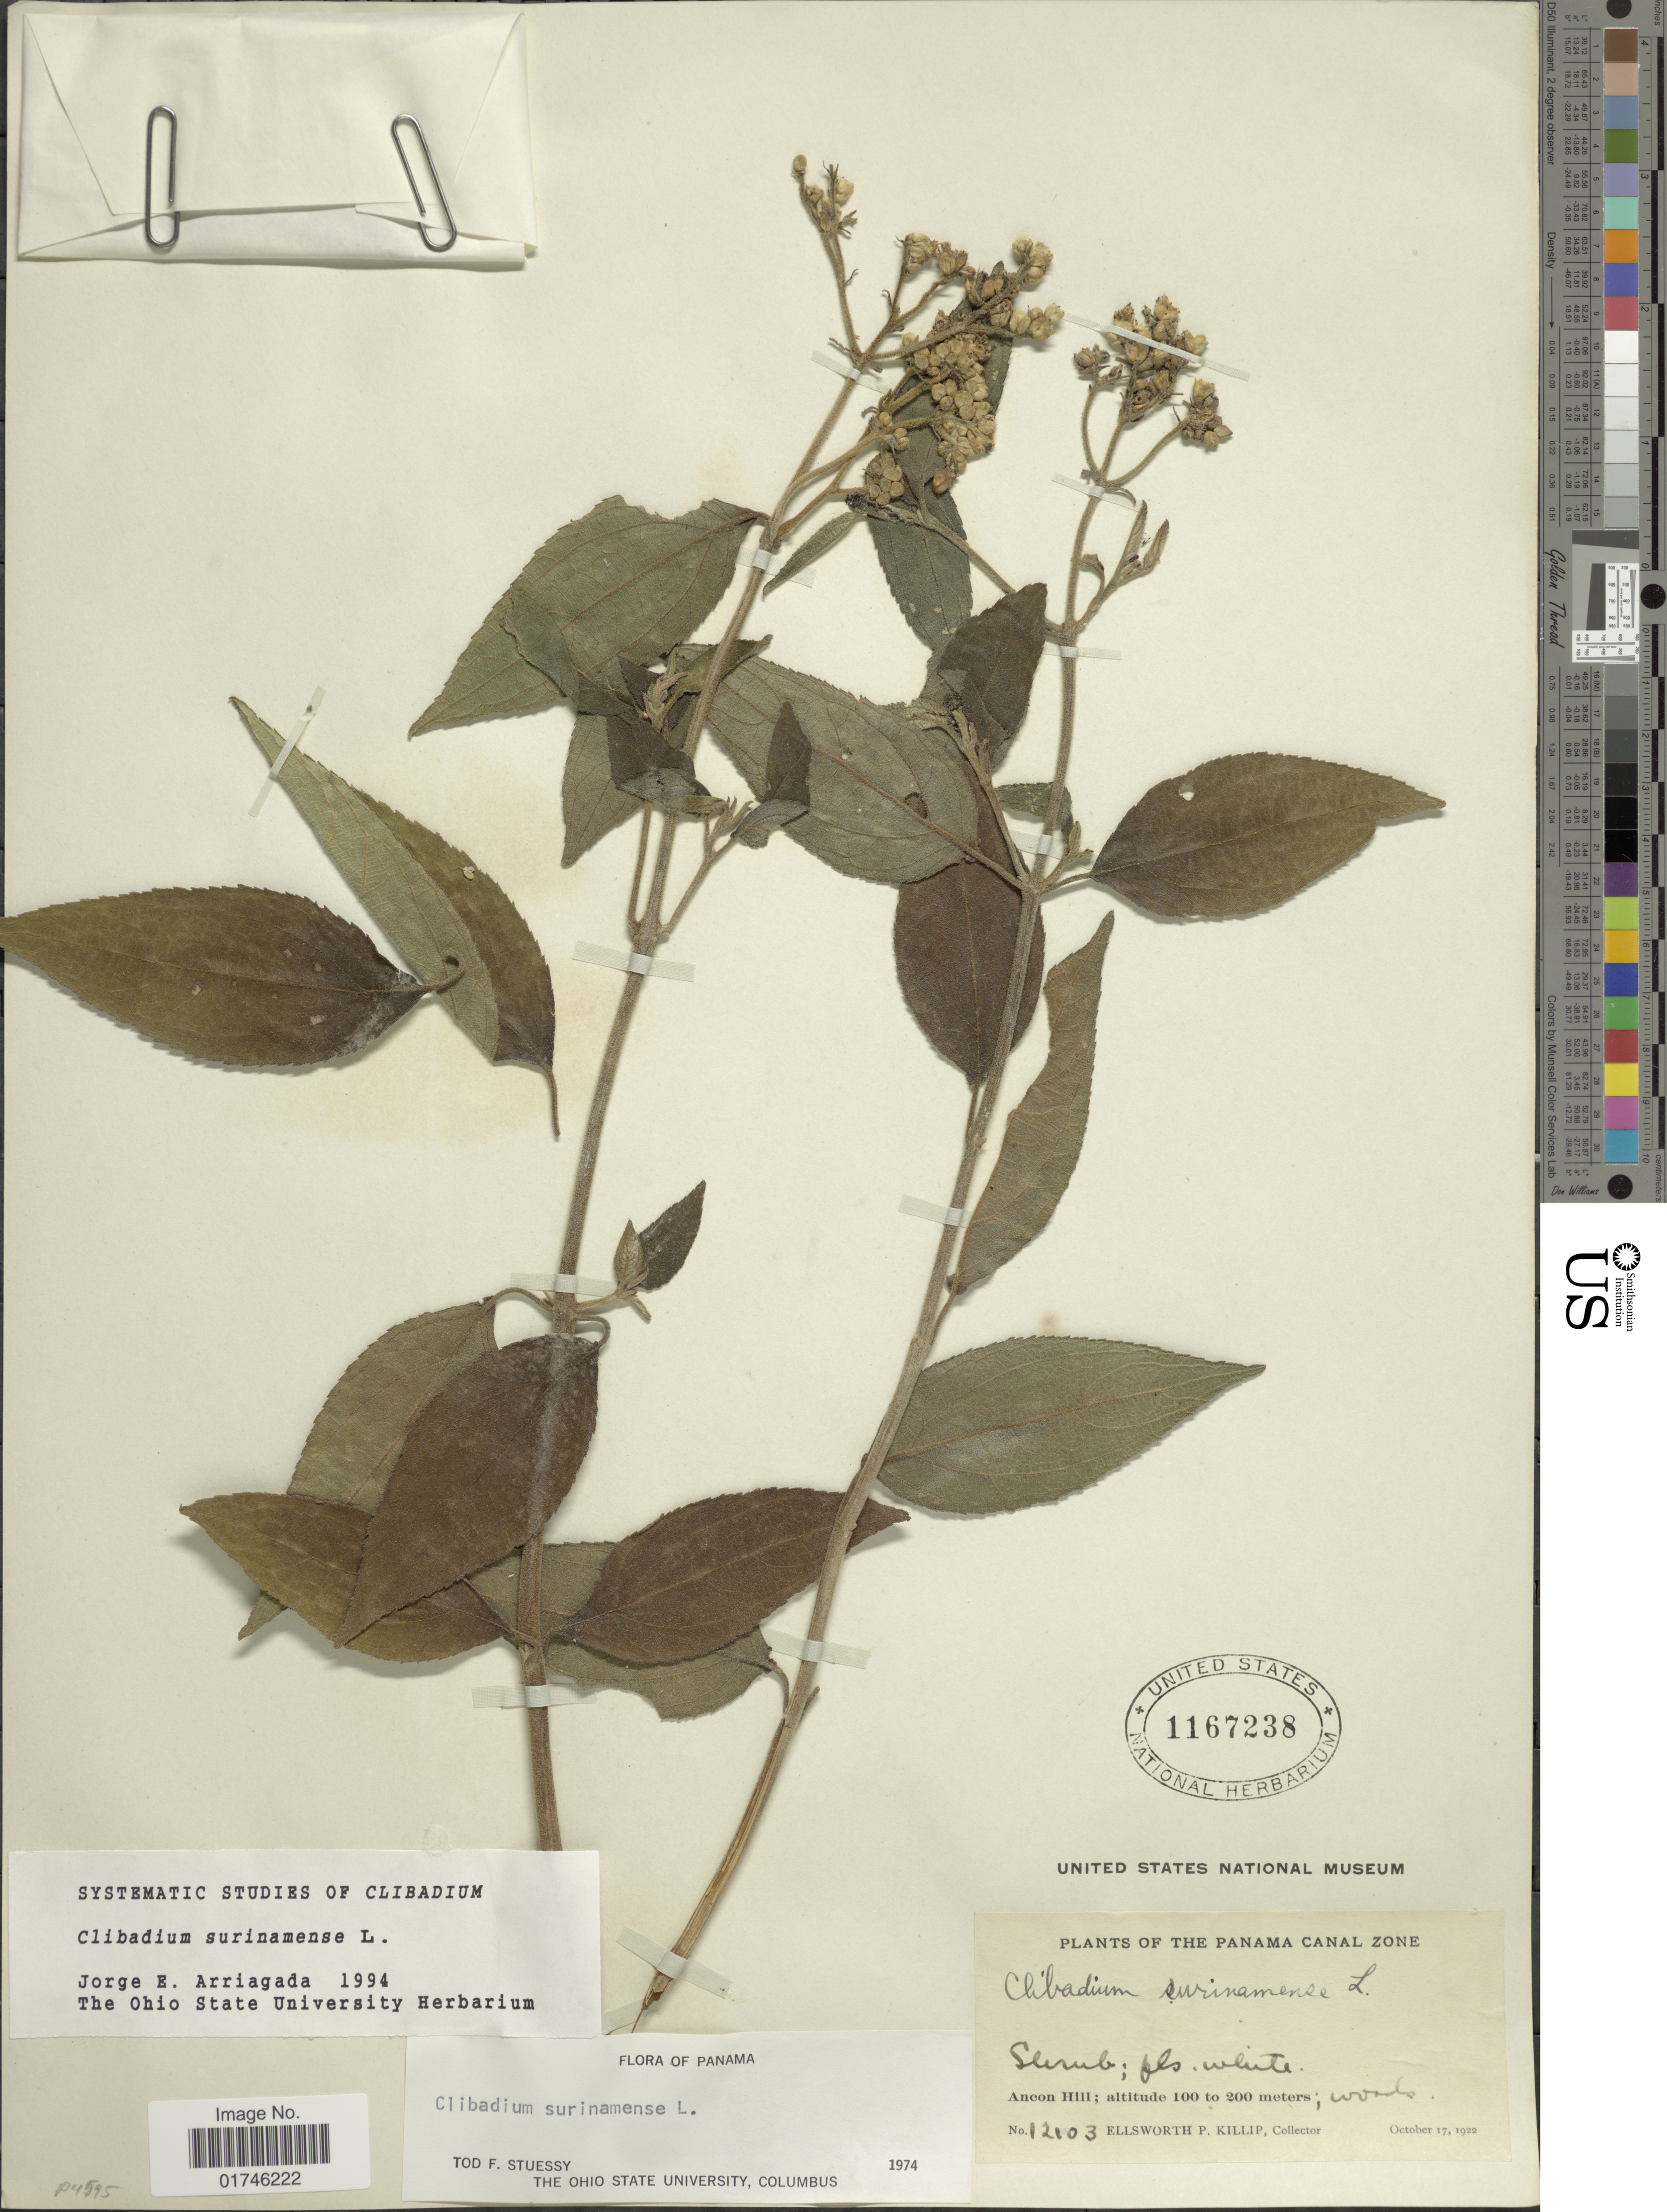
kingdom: Plantae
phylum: Tracheophyta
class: Magnoliopsida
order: Asterales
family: Asteraceae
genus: Clibadium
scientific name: Clibadium surinamense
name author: L.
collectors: E. P. Killip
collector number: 12103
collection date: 1922-10-17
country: Panama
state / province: Colón / Panamá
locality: Panama Canal Zone. Ancon Hill.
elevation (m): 100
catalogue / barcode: US 1167238